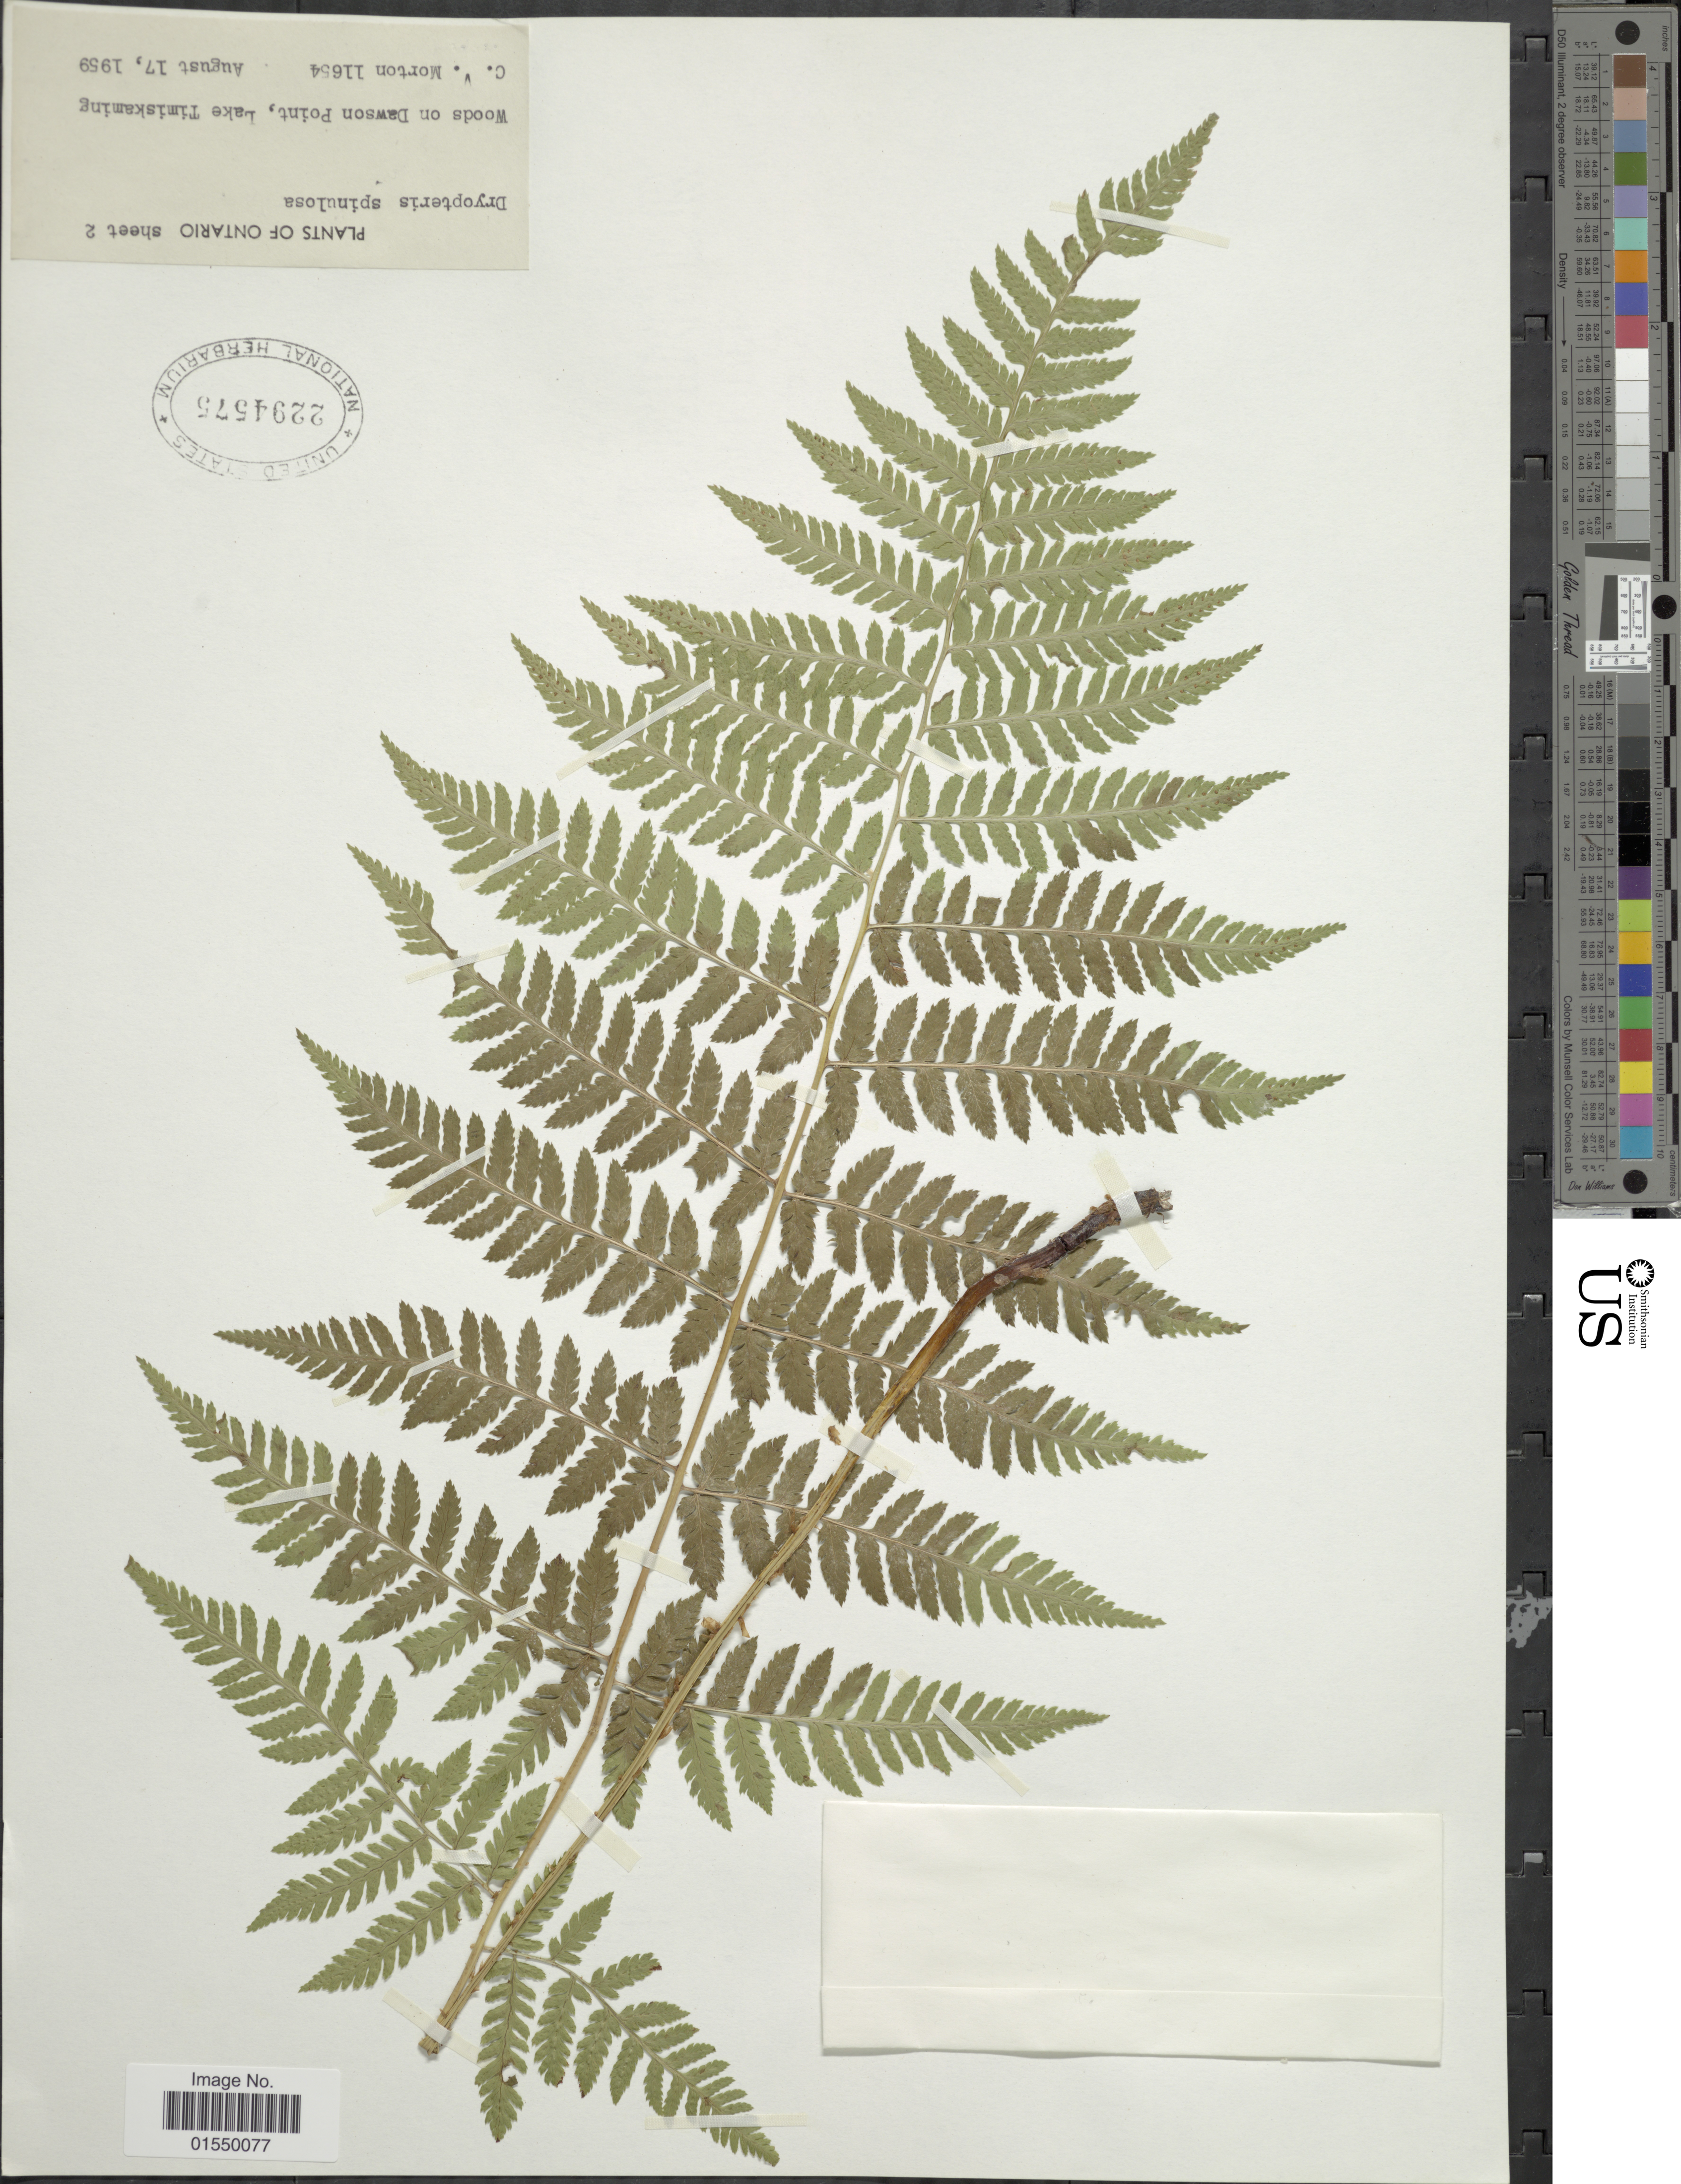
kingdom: Plantae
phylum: Tracheophyta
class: Polypodiopsida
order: Polypodiales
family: Dryopteridaceae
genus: Dryopteris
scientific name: Dryopteris carthusiana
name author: (Villars) H.P. Fuchs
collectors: C. V. Morton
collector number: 11654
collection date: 1959-08-17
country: Canada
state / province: Ontario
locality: Woods on Dawson Point, Lake Timiskaming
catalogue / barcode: US 2294575